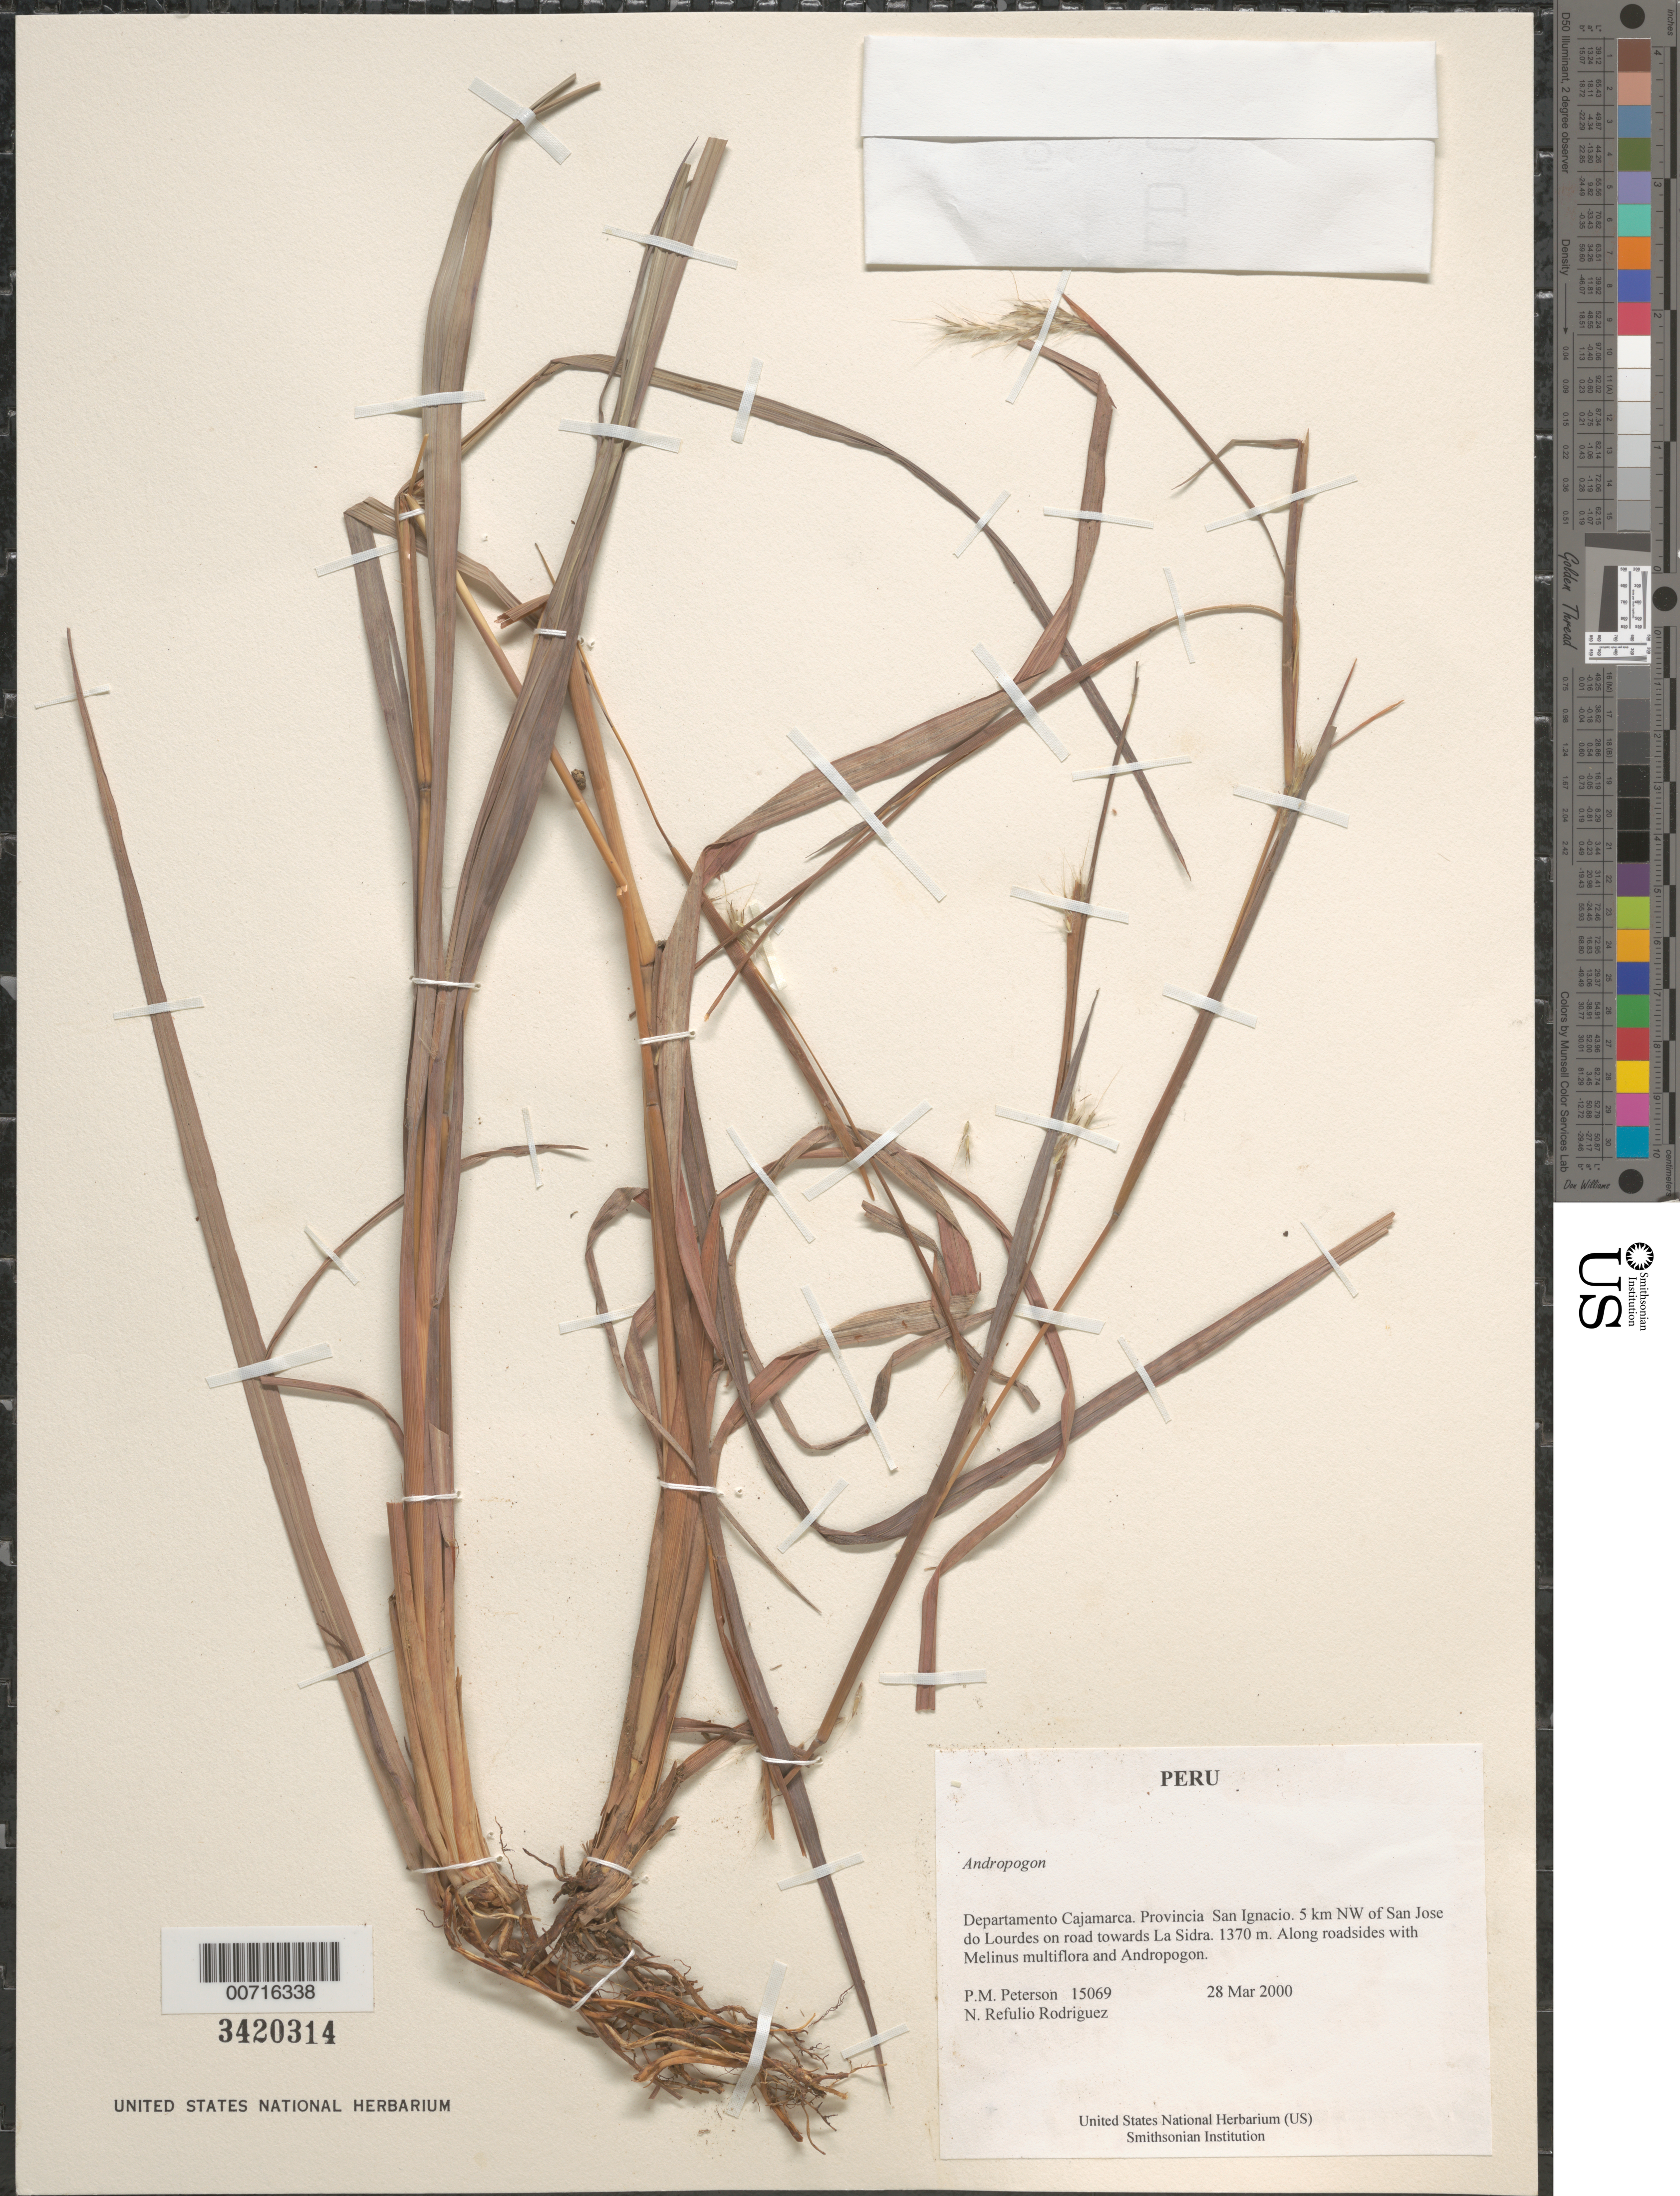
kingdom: Plantae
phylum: Tracheophyta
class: Liliopsida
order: Poales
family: Poaceae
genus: Andropogon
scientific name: Andropogon sp.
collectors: P. M. Peterson & N. Refulio-Rodríguez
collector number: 15069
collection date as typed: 28 Mar 2000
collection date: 2000-03-28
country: Peru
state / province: Cajamarca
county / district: San Ignacio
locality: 5 km NW of San Jose do Lourdes on road towards La Sidra.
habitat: Along roadsides with Melinus multiflora and Andropogon.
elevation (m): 1370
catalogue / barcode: US 3420314